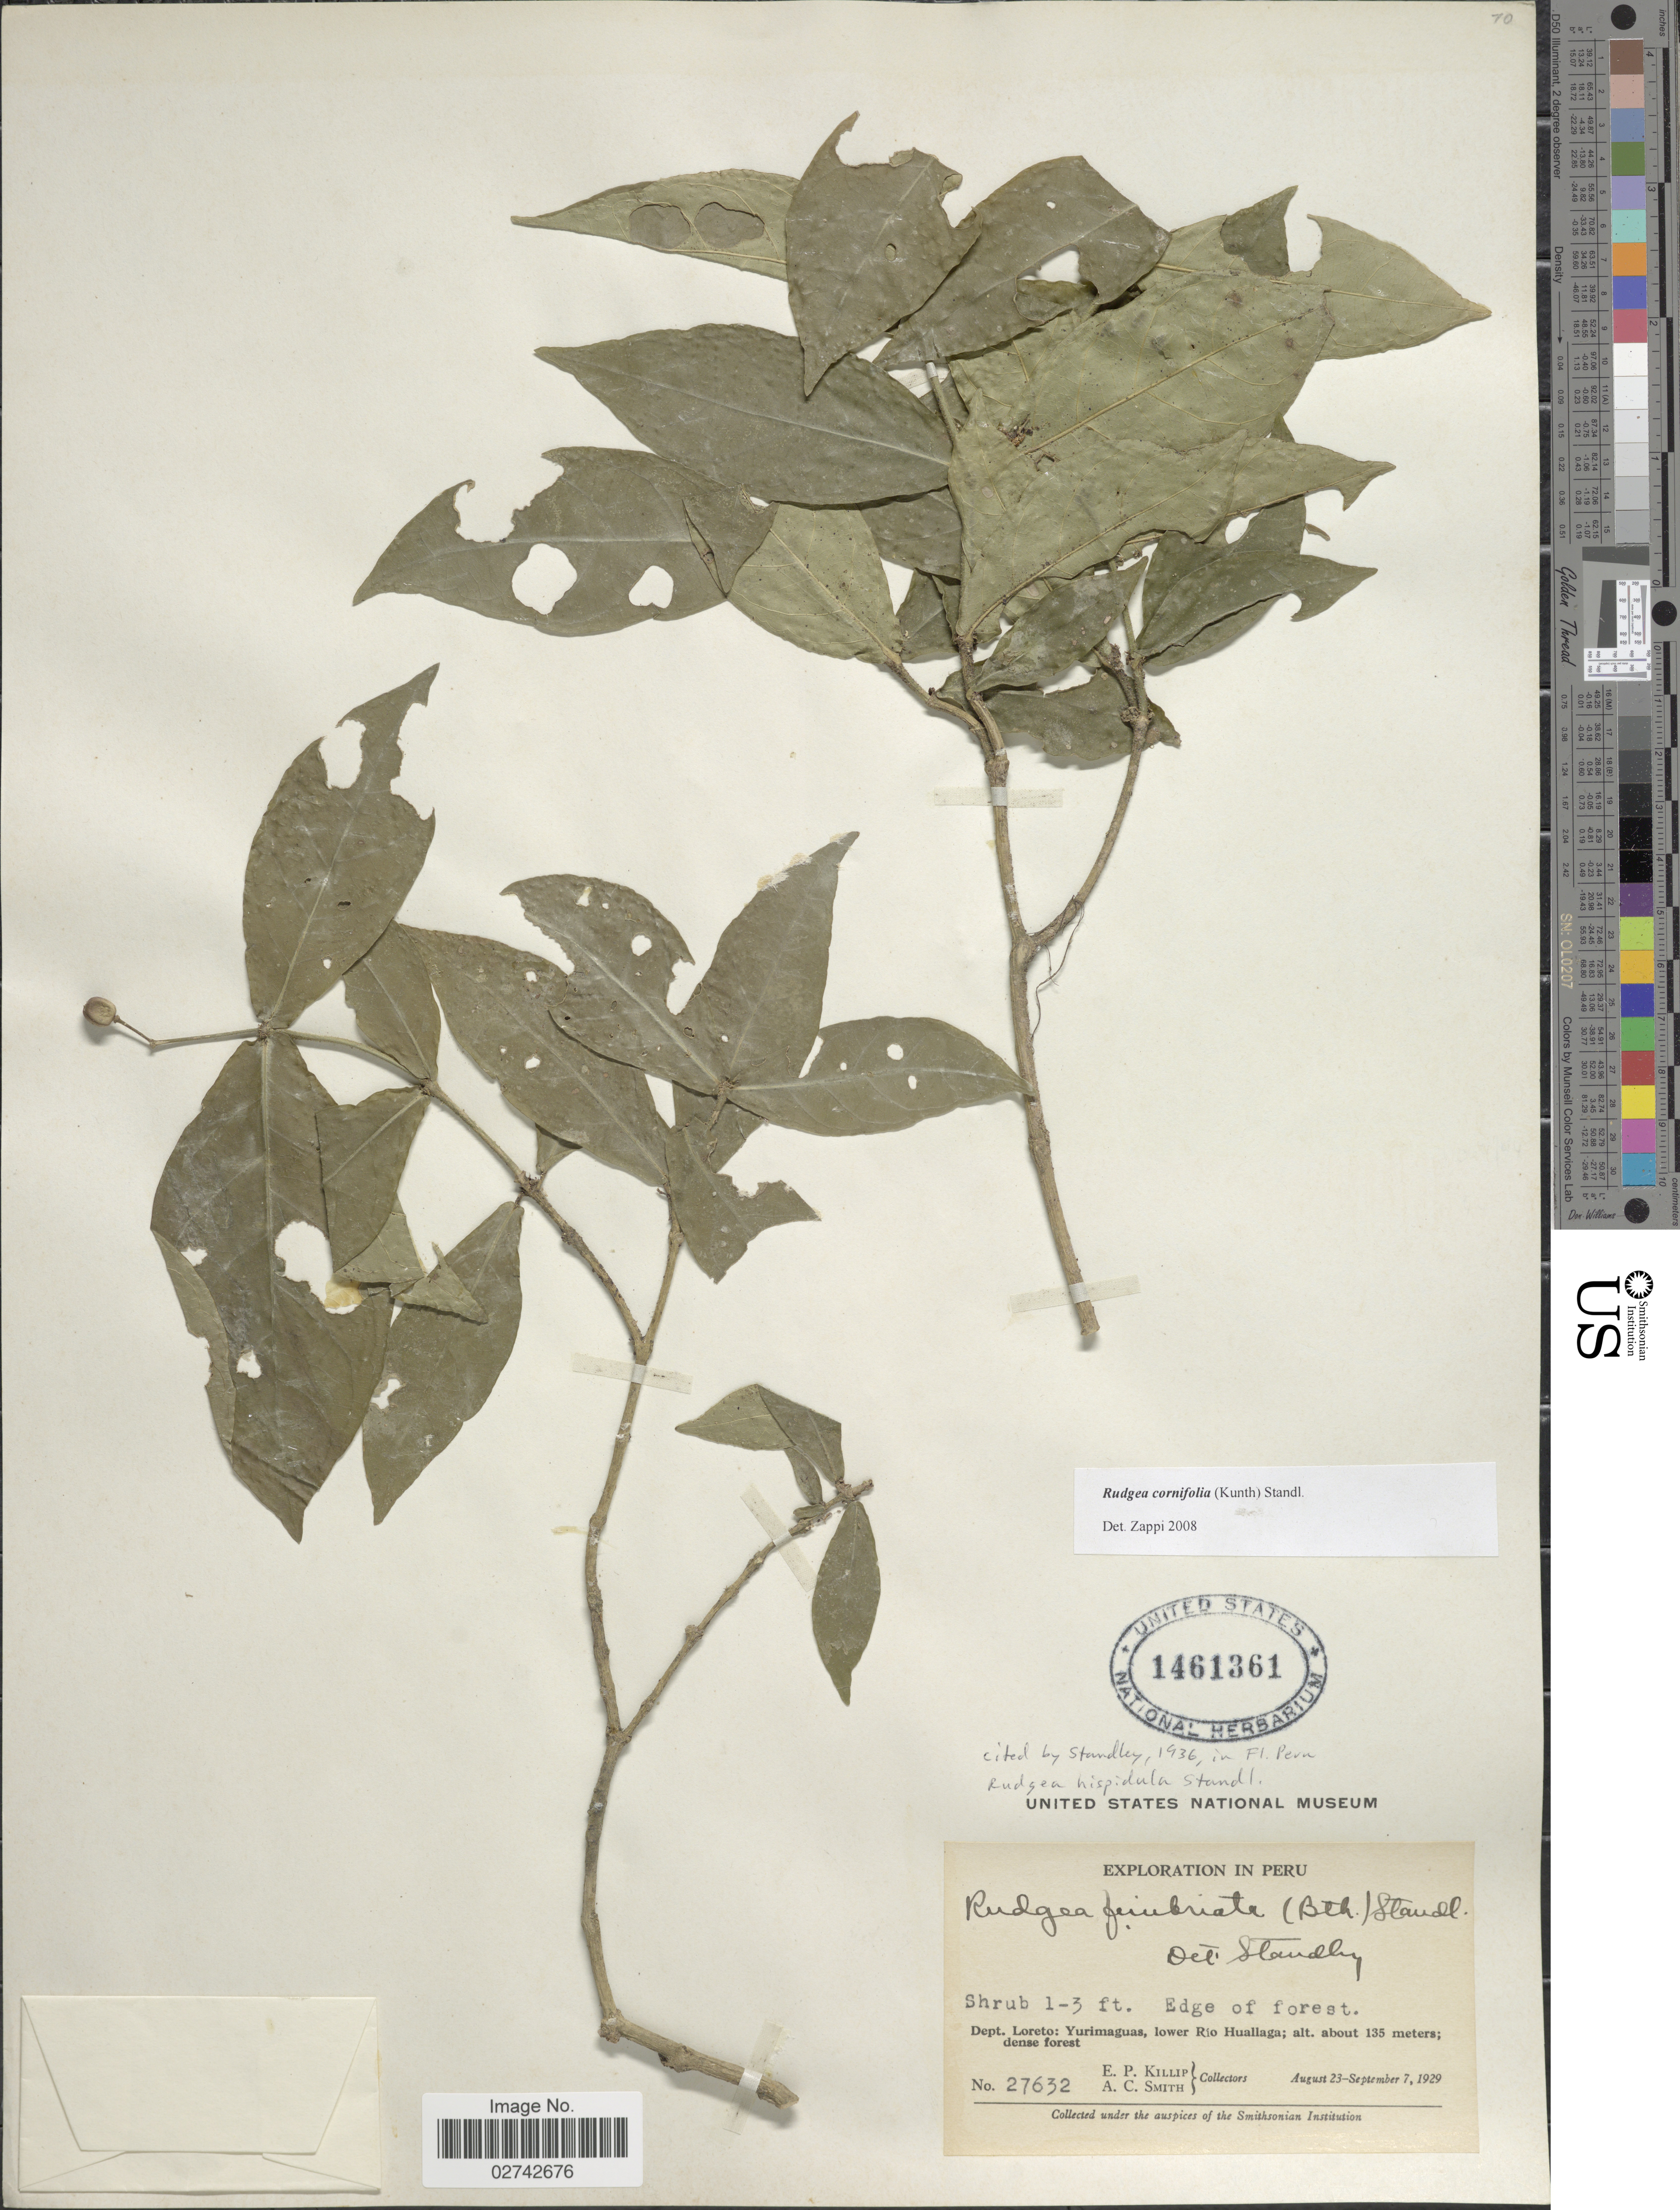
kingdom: Plantae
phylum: Tracheophyta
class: Magnoliopsida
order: Gentianales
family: Rubiaceae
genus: Rudgea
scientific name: Rudgea cornifolia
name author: (Kunth) Standl.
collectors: E. P. Killip & A. C. Smith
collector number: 27632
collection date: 1929-08-23/1929-09-07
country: Peru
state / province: Loreto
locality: Yurimaguas, lower Rio Huallaga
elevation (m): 135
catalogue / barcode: US 1461361